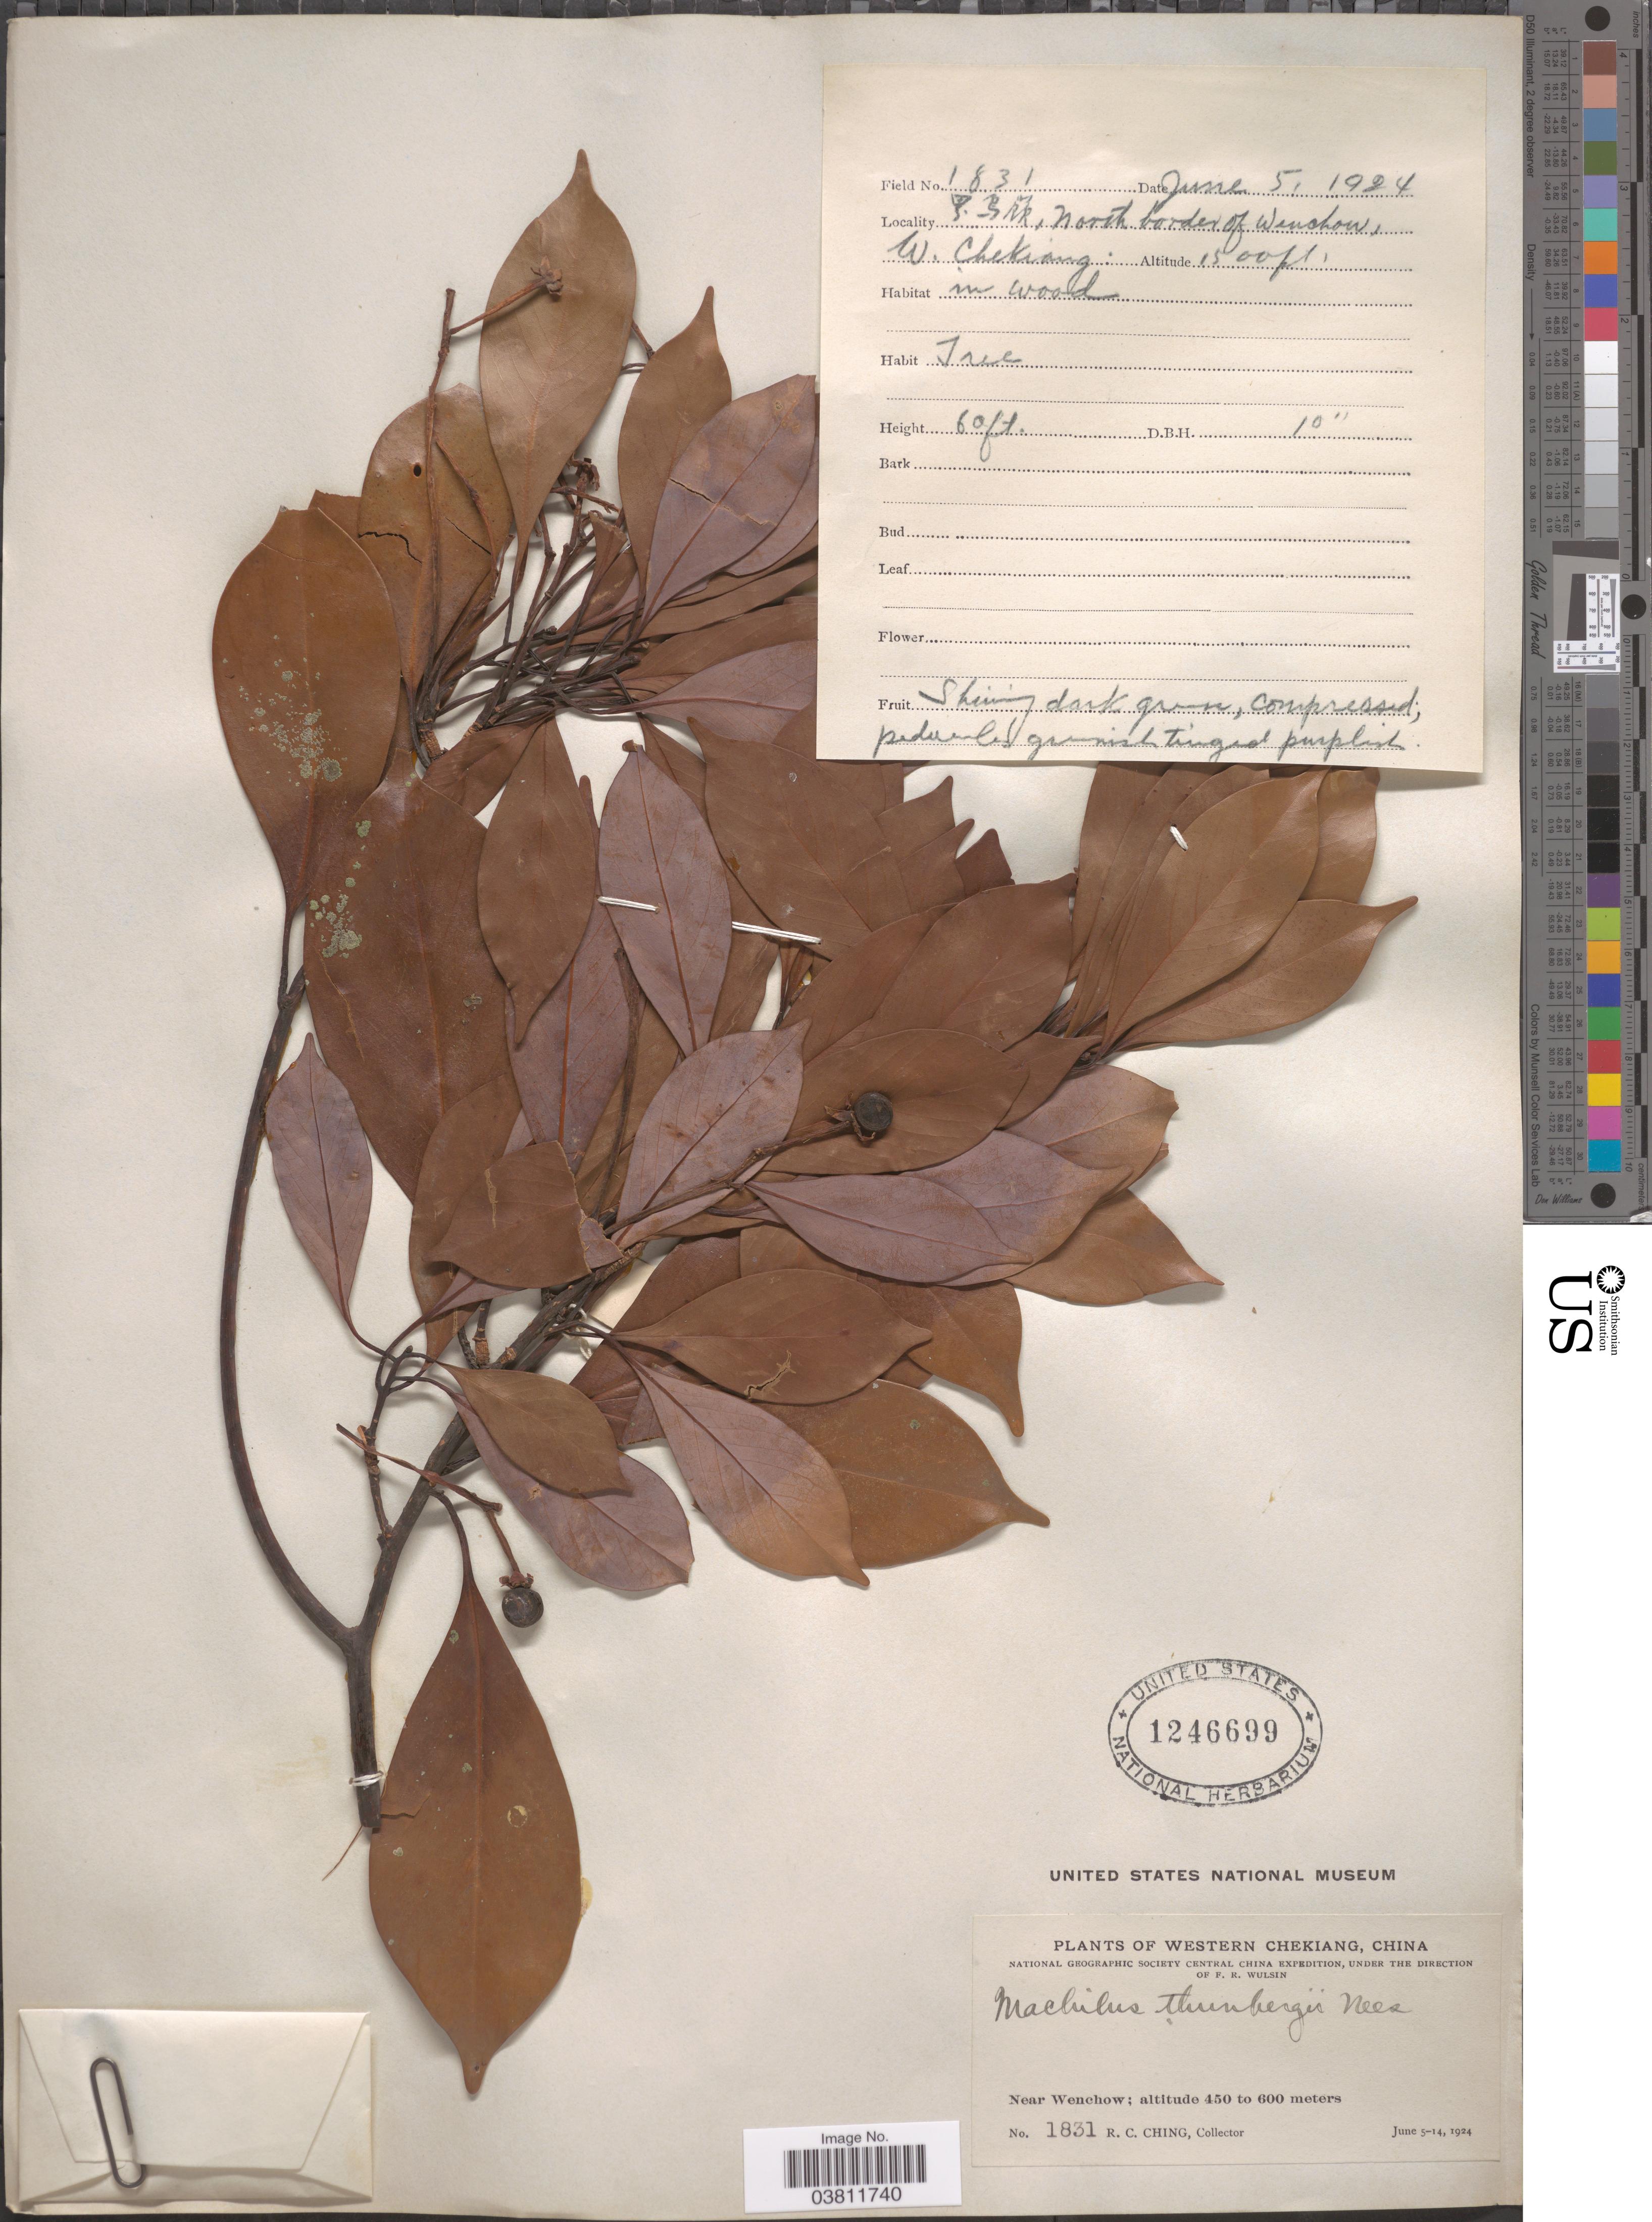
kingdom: Plantae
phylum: Tracheophyta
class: Magnoliopsida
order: Laurales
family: Lauraceae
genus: Machilus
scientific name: Machilus thunbergii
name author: Siebold & Zucc.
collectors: R. C. Ching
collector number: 1831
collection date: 1924-06-05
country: China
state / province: Zhejiang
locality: Western Chekiang, near Wenchow. X, north border of Wenchow, W. Chekiang.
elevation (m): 457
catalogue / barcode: US 1246699